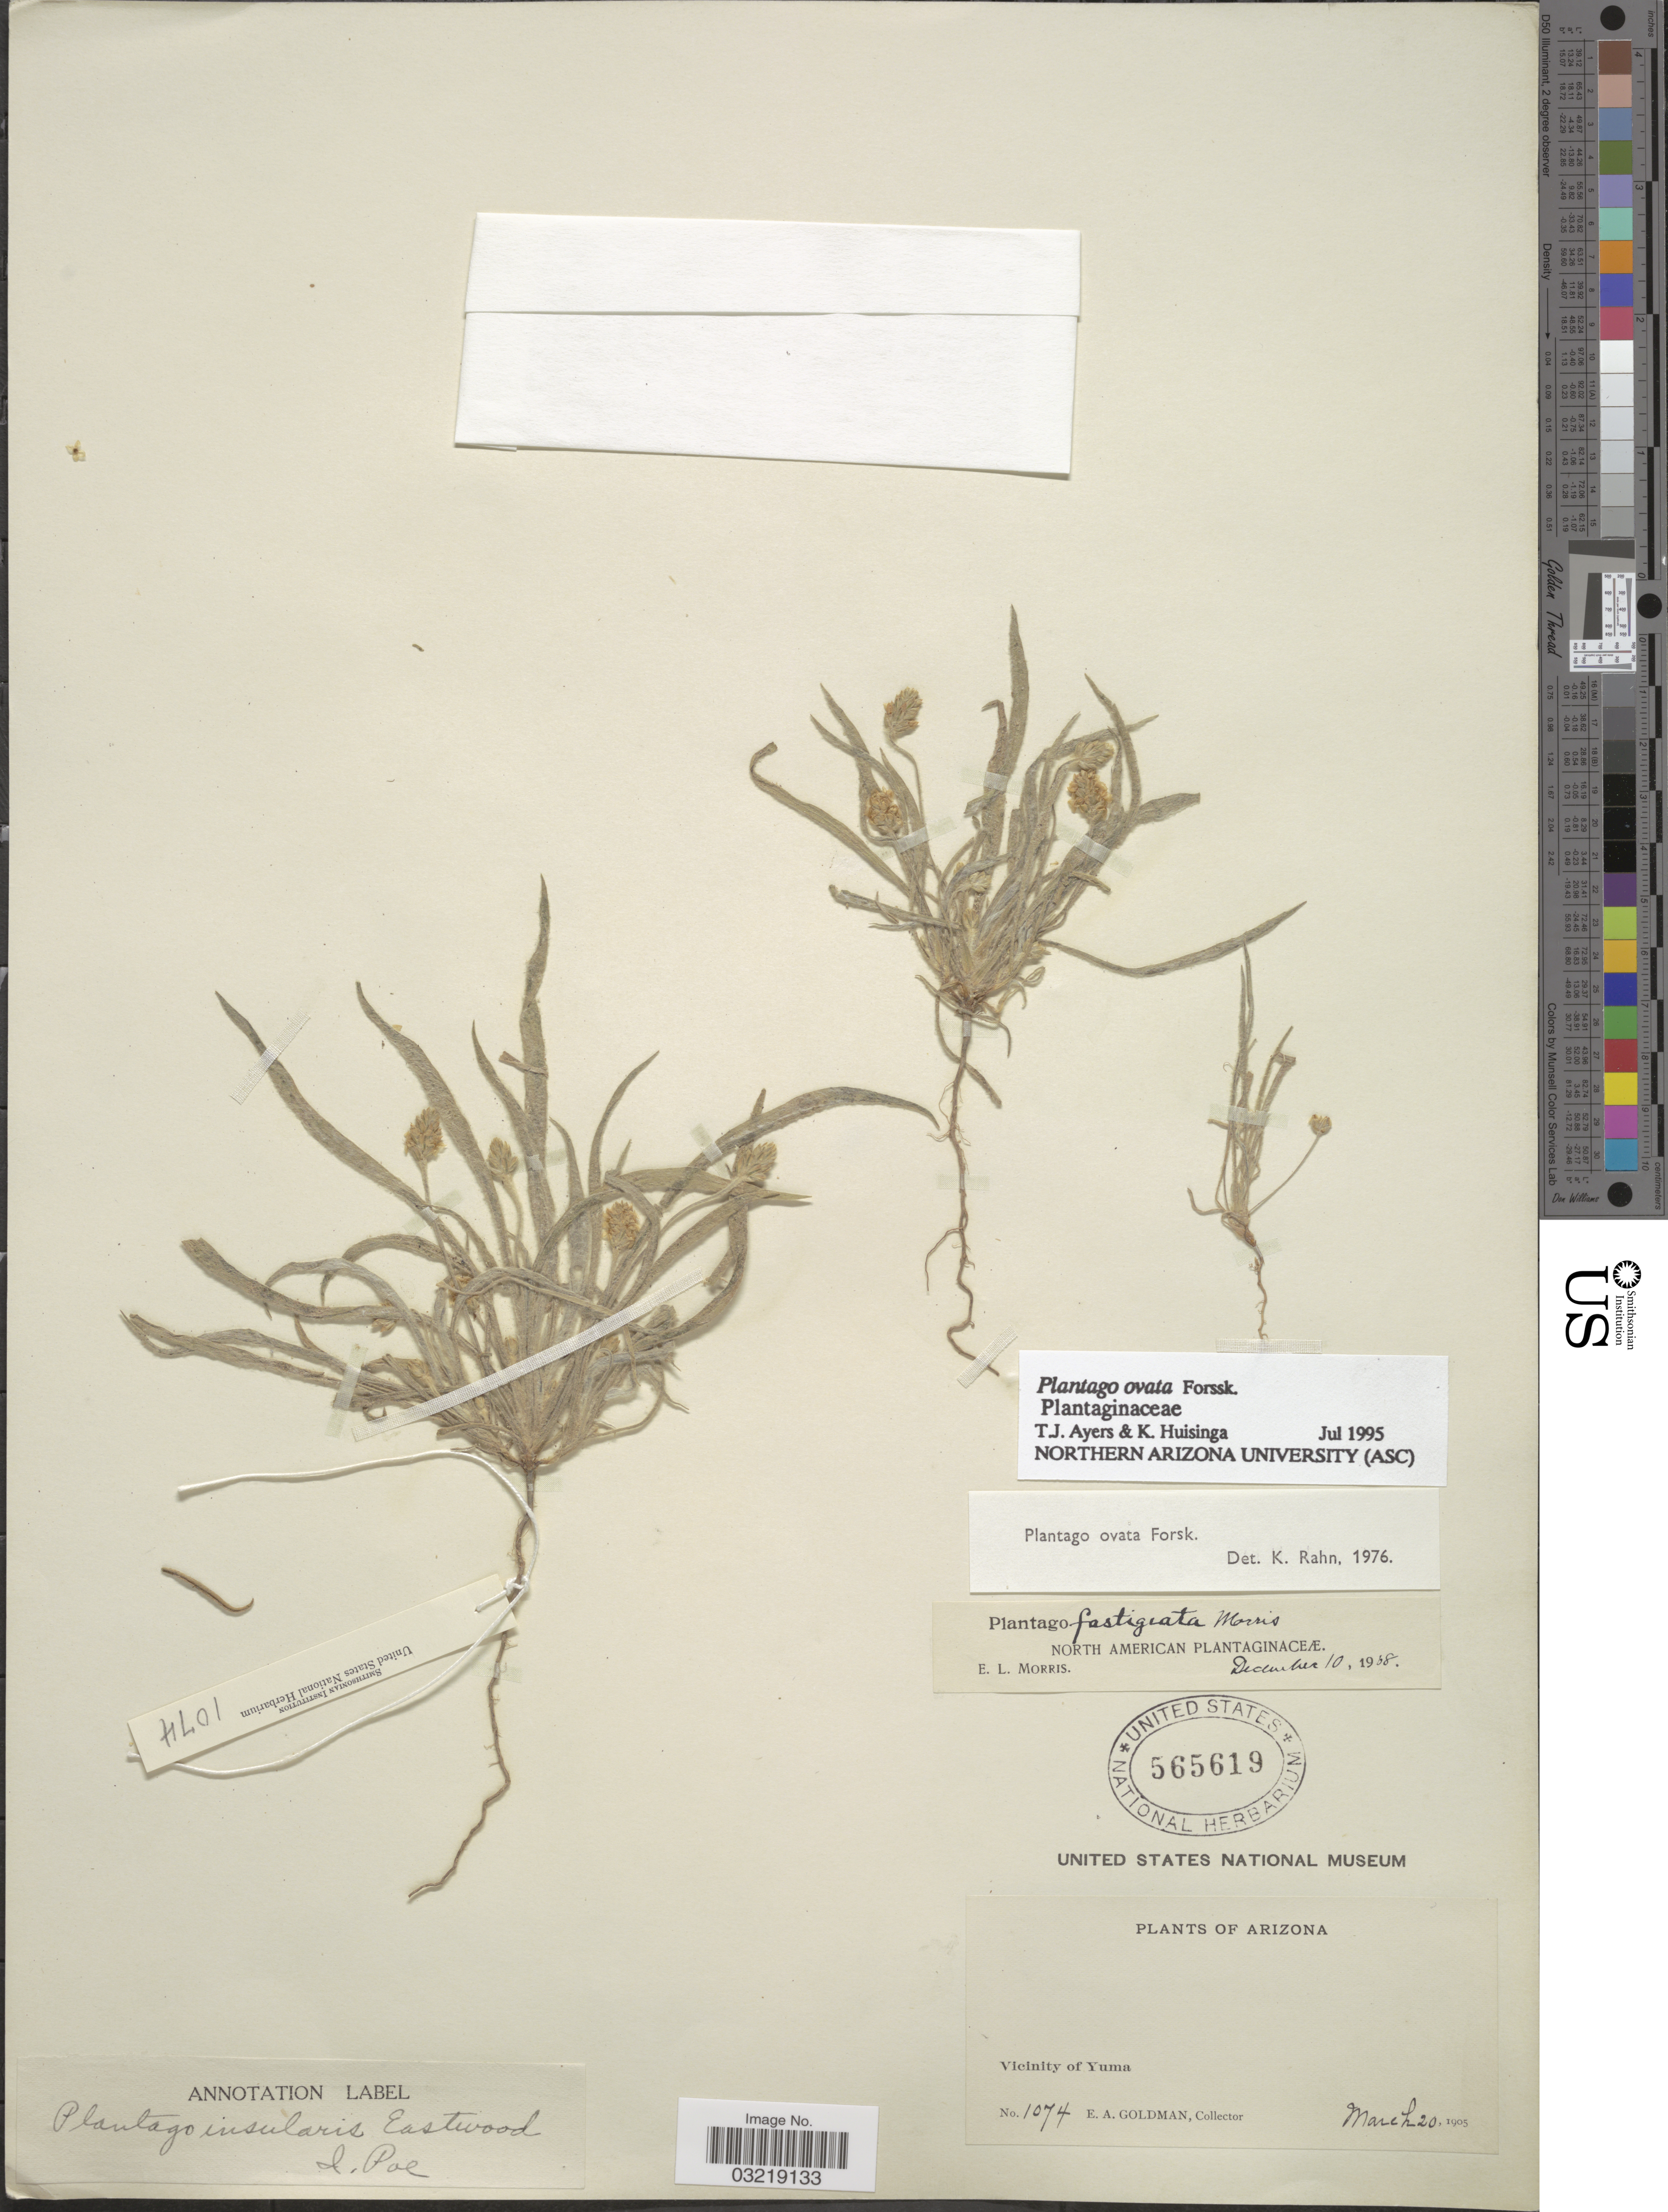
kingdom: Plantae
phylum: Tracheophyta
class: Magnoliopsida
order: Lamiales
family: Plantaginaceae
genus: Plantago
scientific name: Plantago ovata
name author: Forssk.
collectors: E. A. Goldman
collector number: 1074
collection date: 1905-03-20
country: United States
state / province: Arizona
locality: Vicinity of Yuma.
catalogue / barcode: US 565619